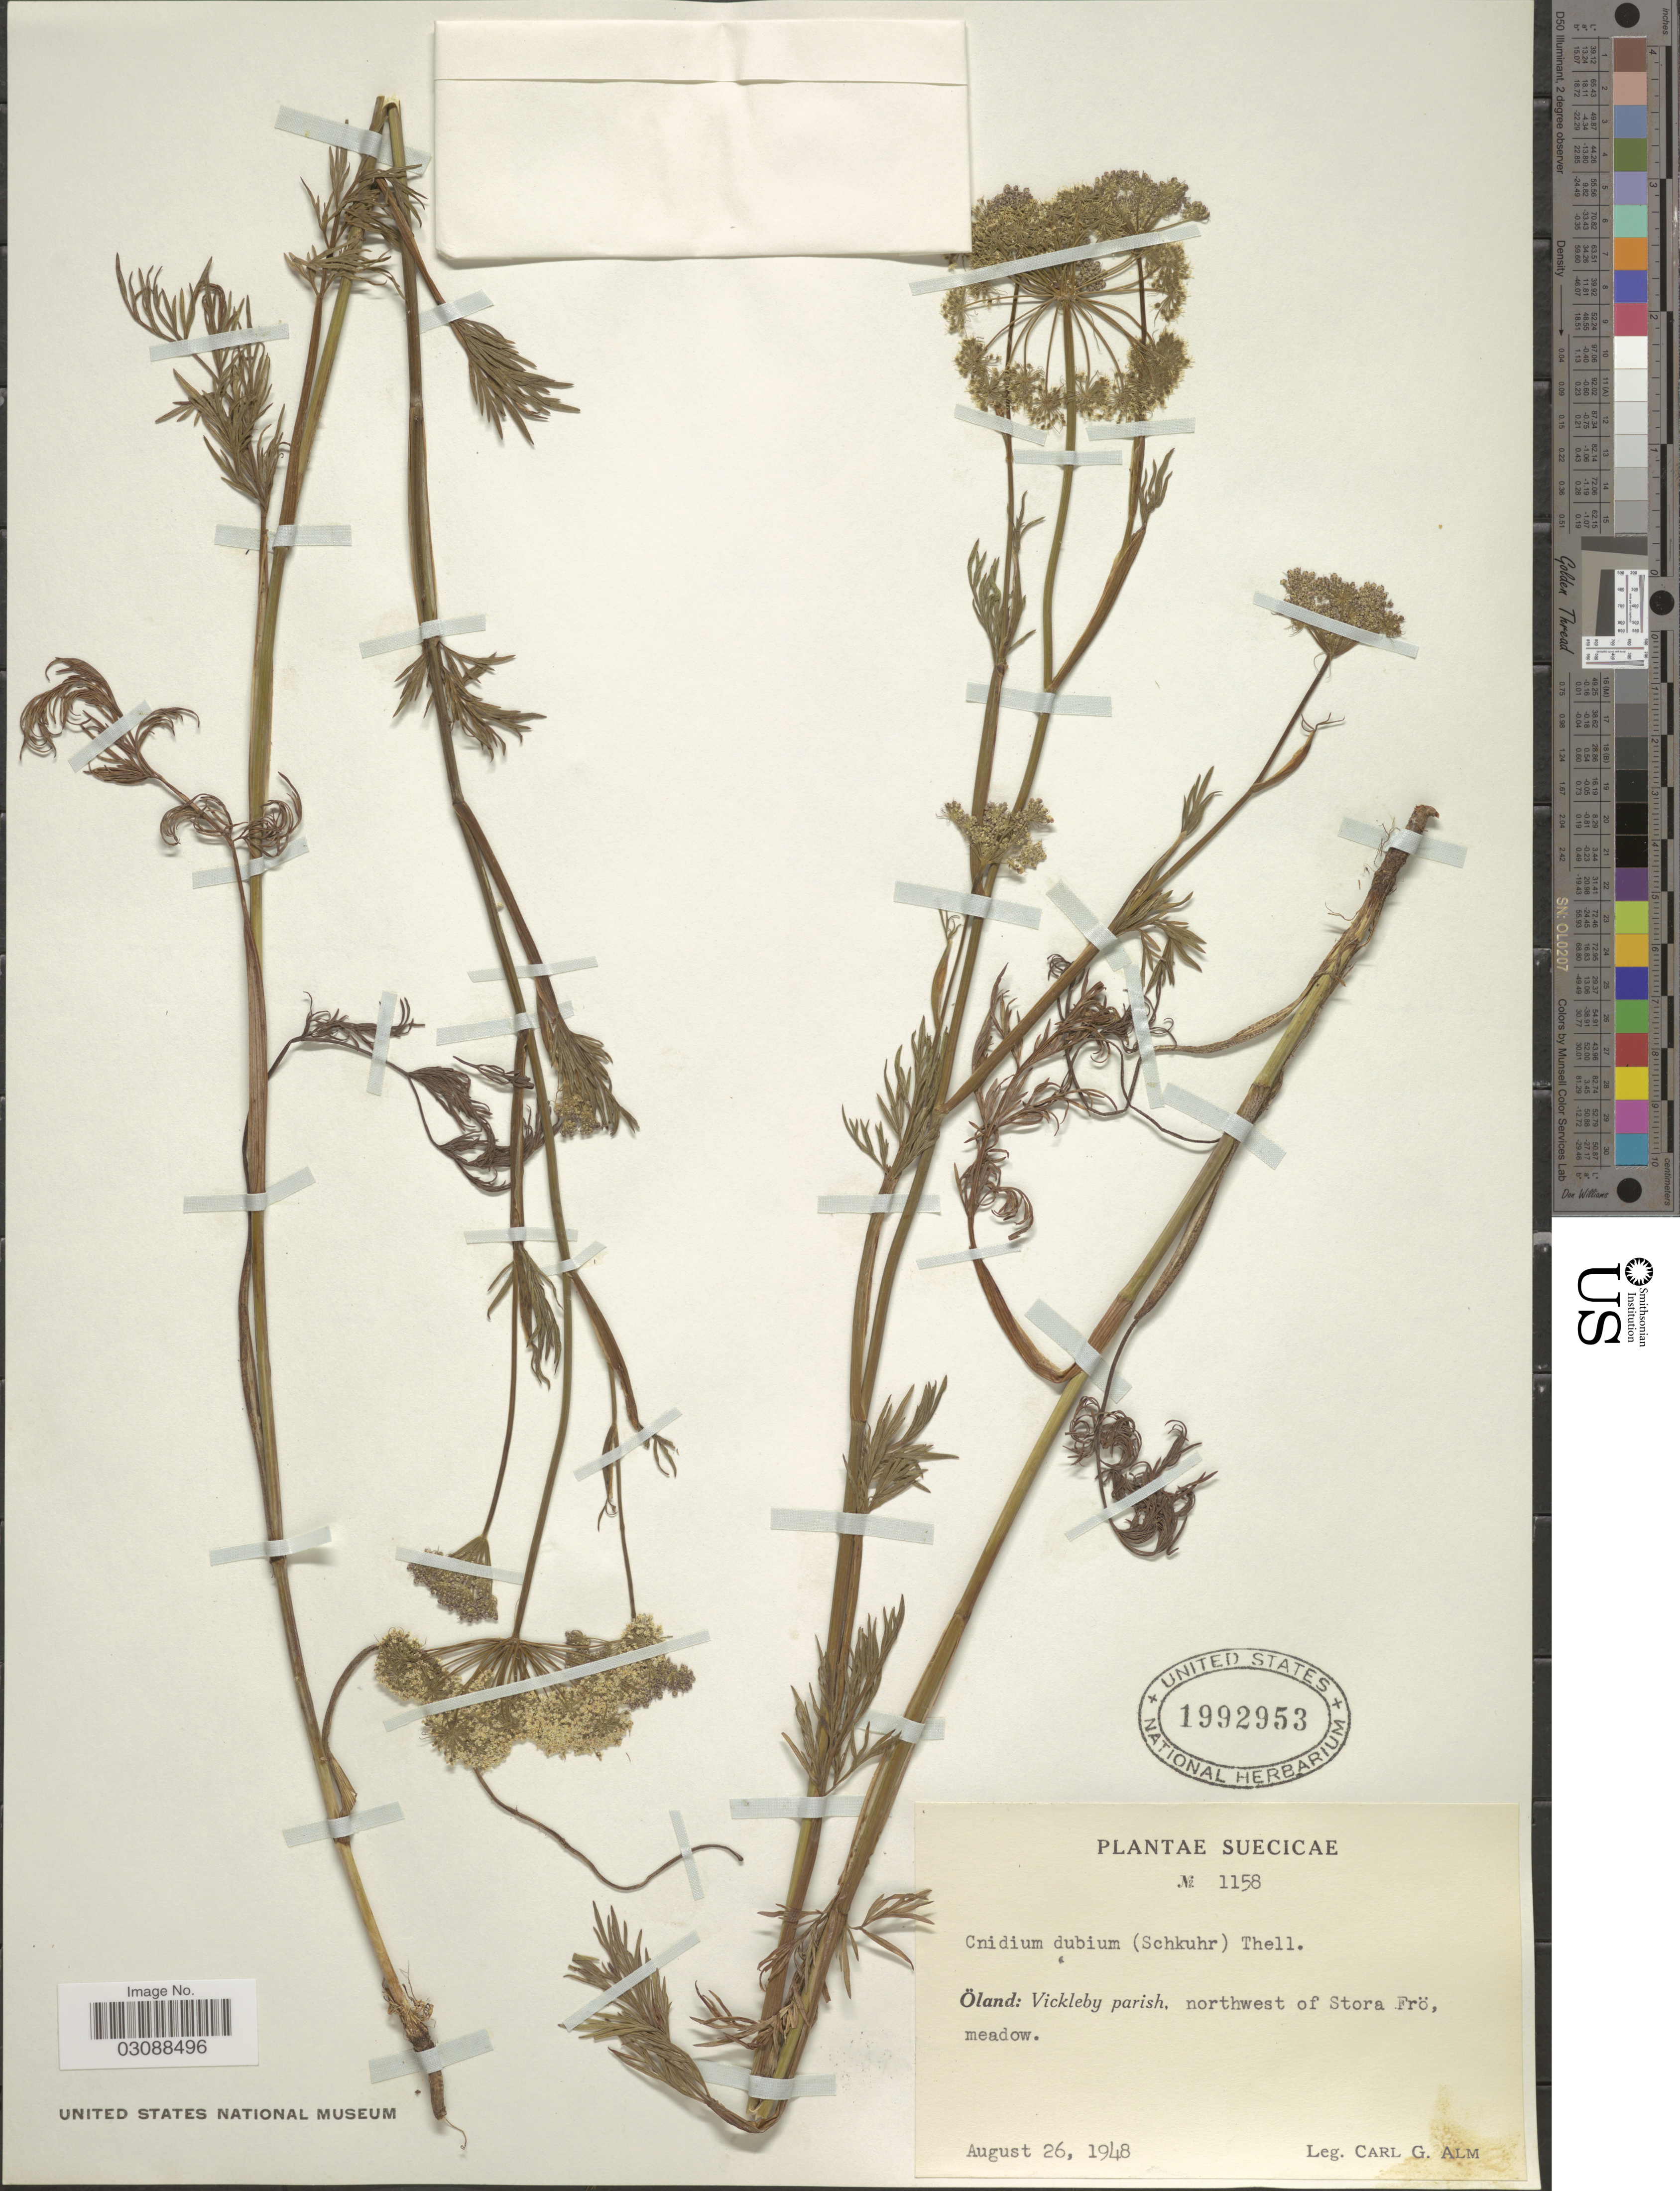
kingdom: Plantae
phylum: Tracheophyta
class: Magnoliopsida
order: Apiales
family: Apiaceae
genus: Cnidium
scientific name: Cnidium dubium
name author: Thell.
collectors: C. G. Alm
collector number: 1158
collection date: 1948-08-26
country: Sweden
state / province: Kalmar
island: Oland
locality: Suecicae. Öland: Vickleby parish, northwest of Stora Frö.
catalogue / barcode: US 1992953